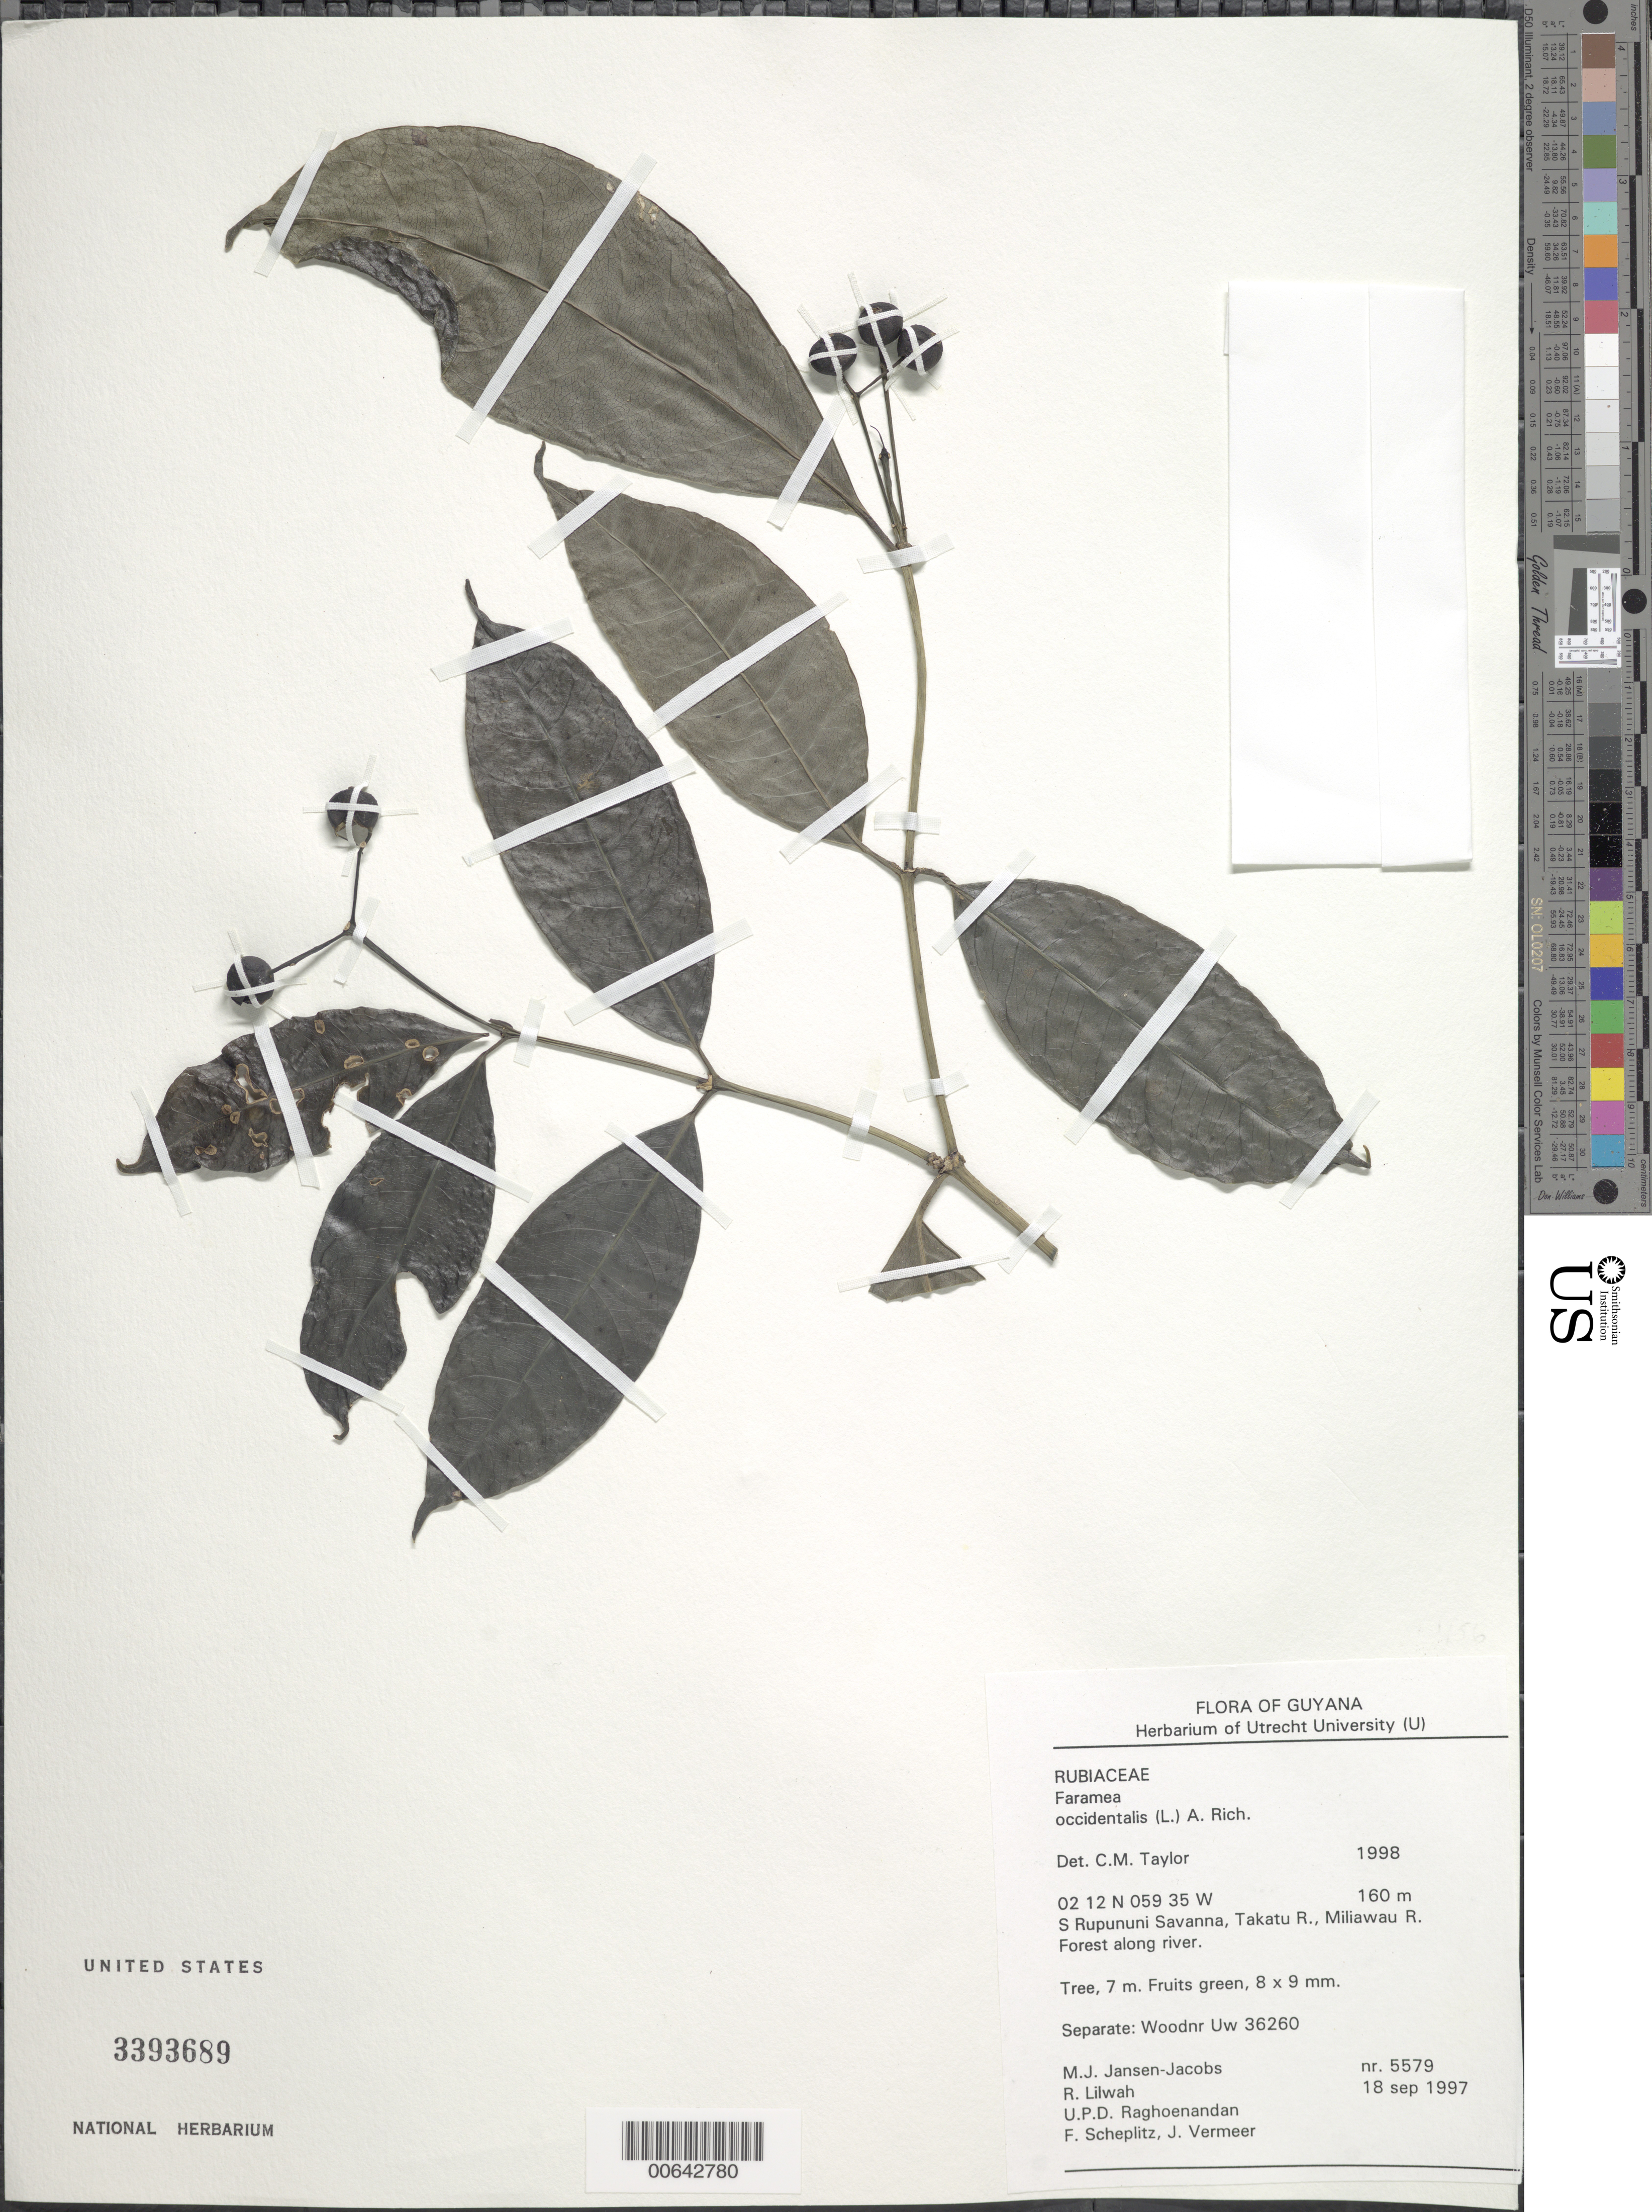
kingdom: Plantae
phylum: Tracheophyta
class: Magnoliopsida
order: Gentianales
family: Rubiaceae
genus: Faramea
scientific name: Faramea occidentalis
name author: (L.) A. Rich.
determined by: Taylor, Charlotte M.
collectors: M. J. Jansen-Jacobs, R. Lilwah, U. Raghoenandan, F. Scheplitz & J. Vermeer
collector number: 5579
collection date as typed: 18-Sep-97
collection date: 1997-09-18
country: Guyana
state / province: U. Takutu-U. Essequibo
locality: S. Rupununi savanna, Takutu and Miliawau Rivers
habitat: Forest along river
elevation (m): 160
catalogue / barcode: US 3393689